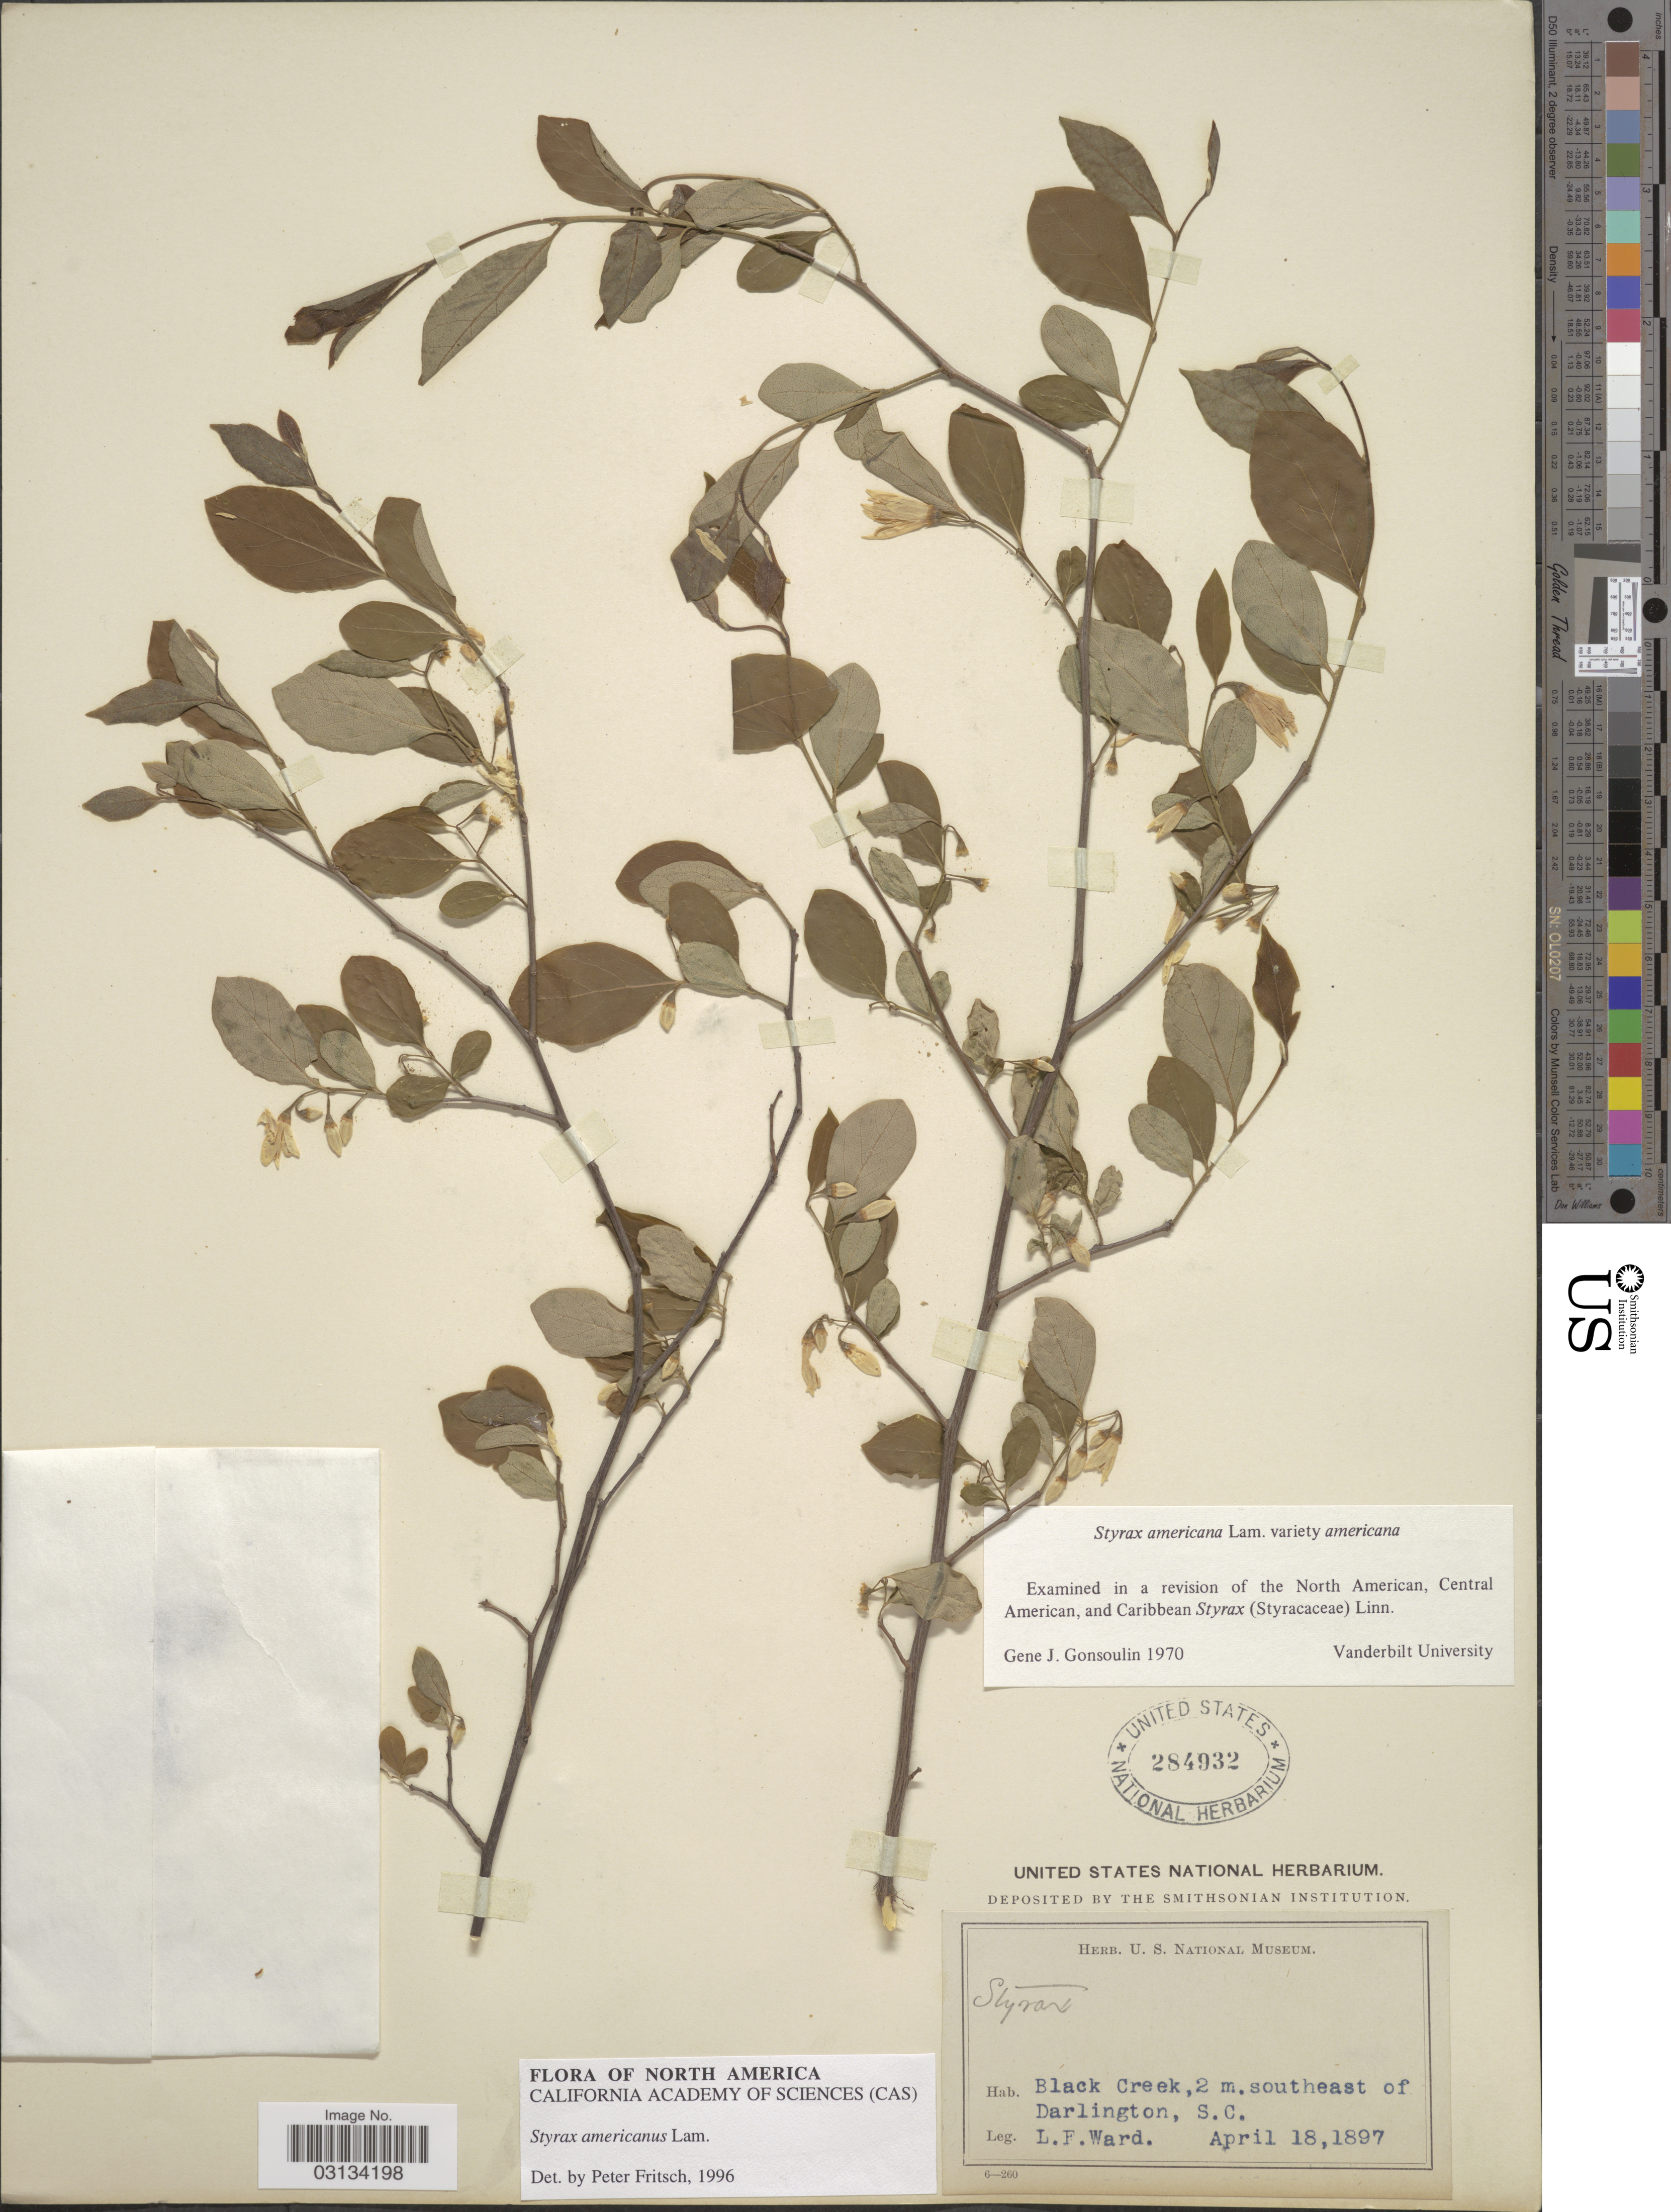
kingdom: Plantae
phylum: Tracheophyta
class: Magnoliopsida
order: Ericales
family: Styracaceae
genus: Styrax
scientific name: Styrax americanus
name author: Lam.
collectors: L. Ward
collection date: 1897-04-18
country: United States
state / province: South Carolina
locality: Black Creek, 2 m. southeast of Darlington, S. C.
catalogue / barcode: US 284932